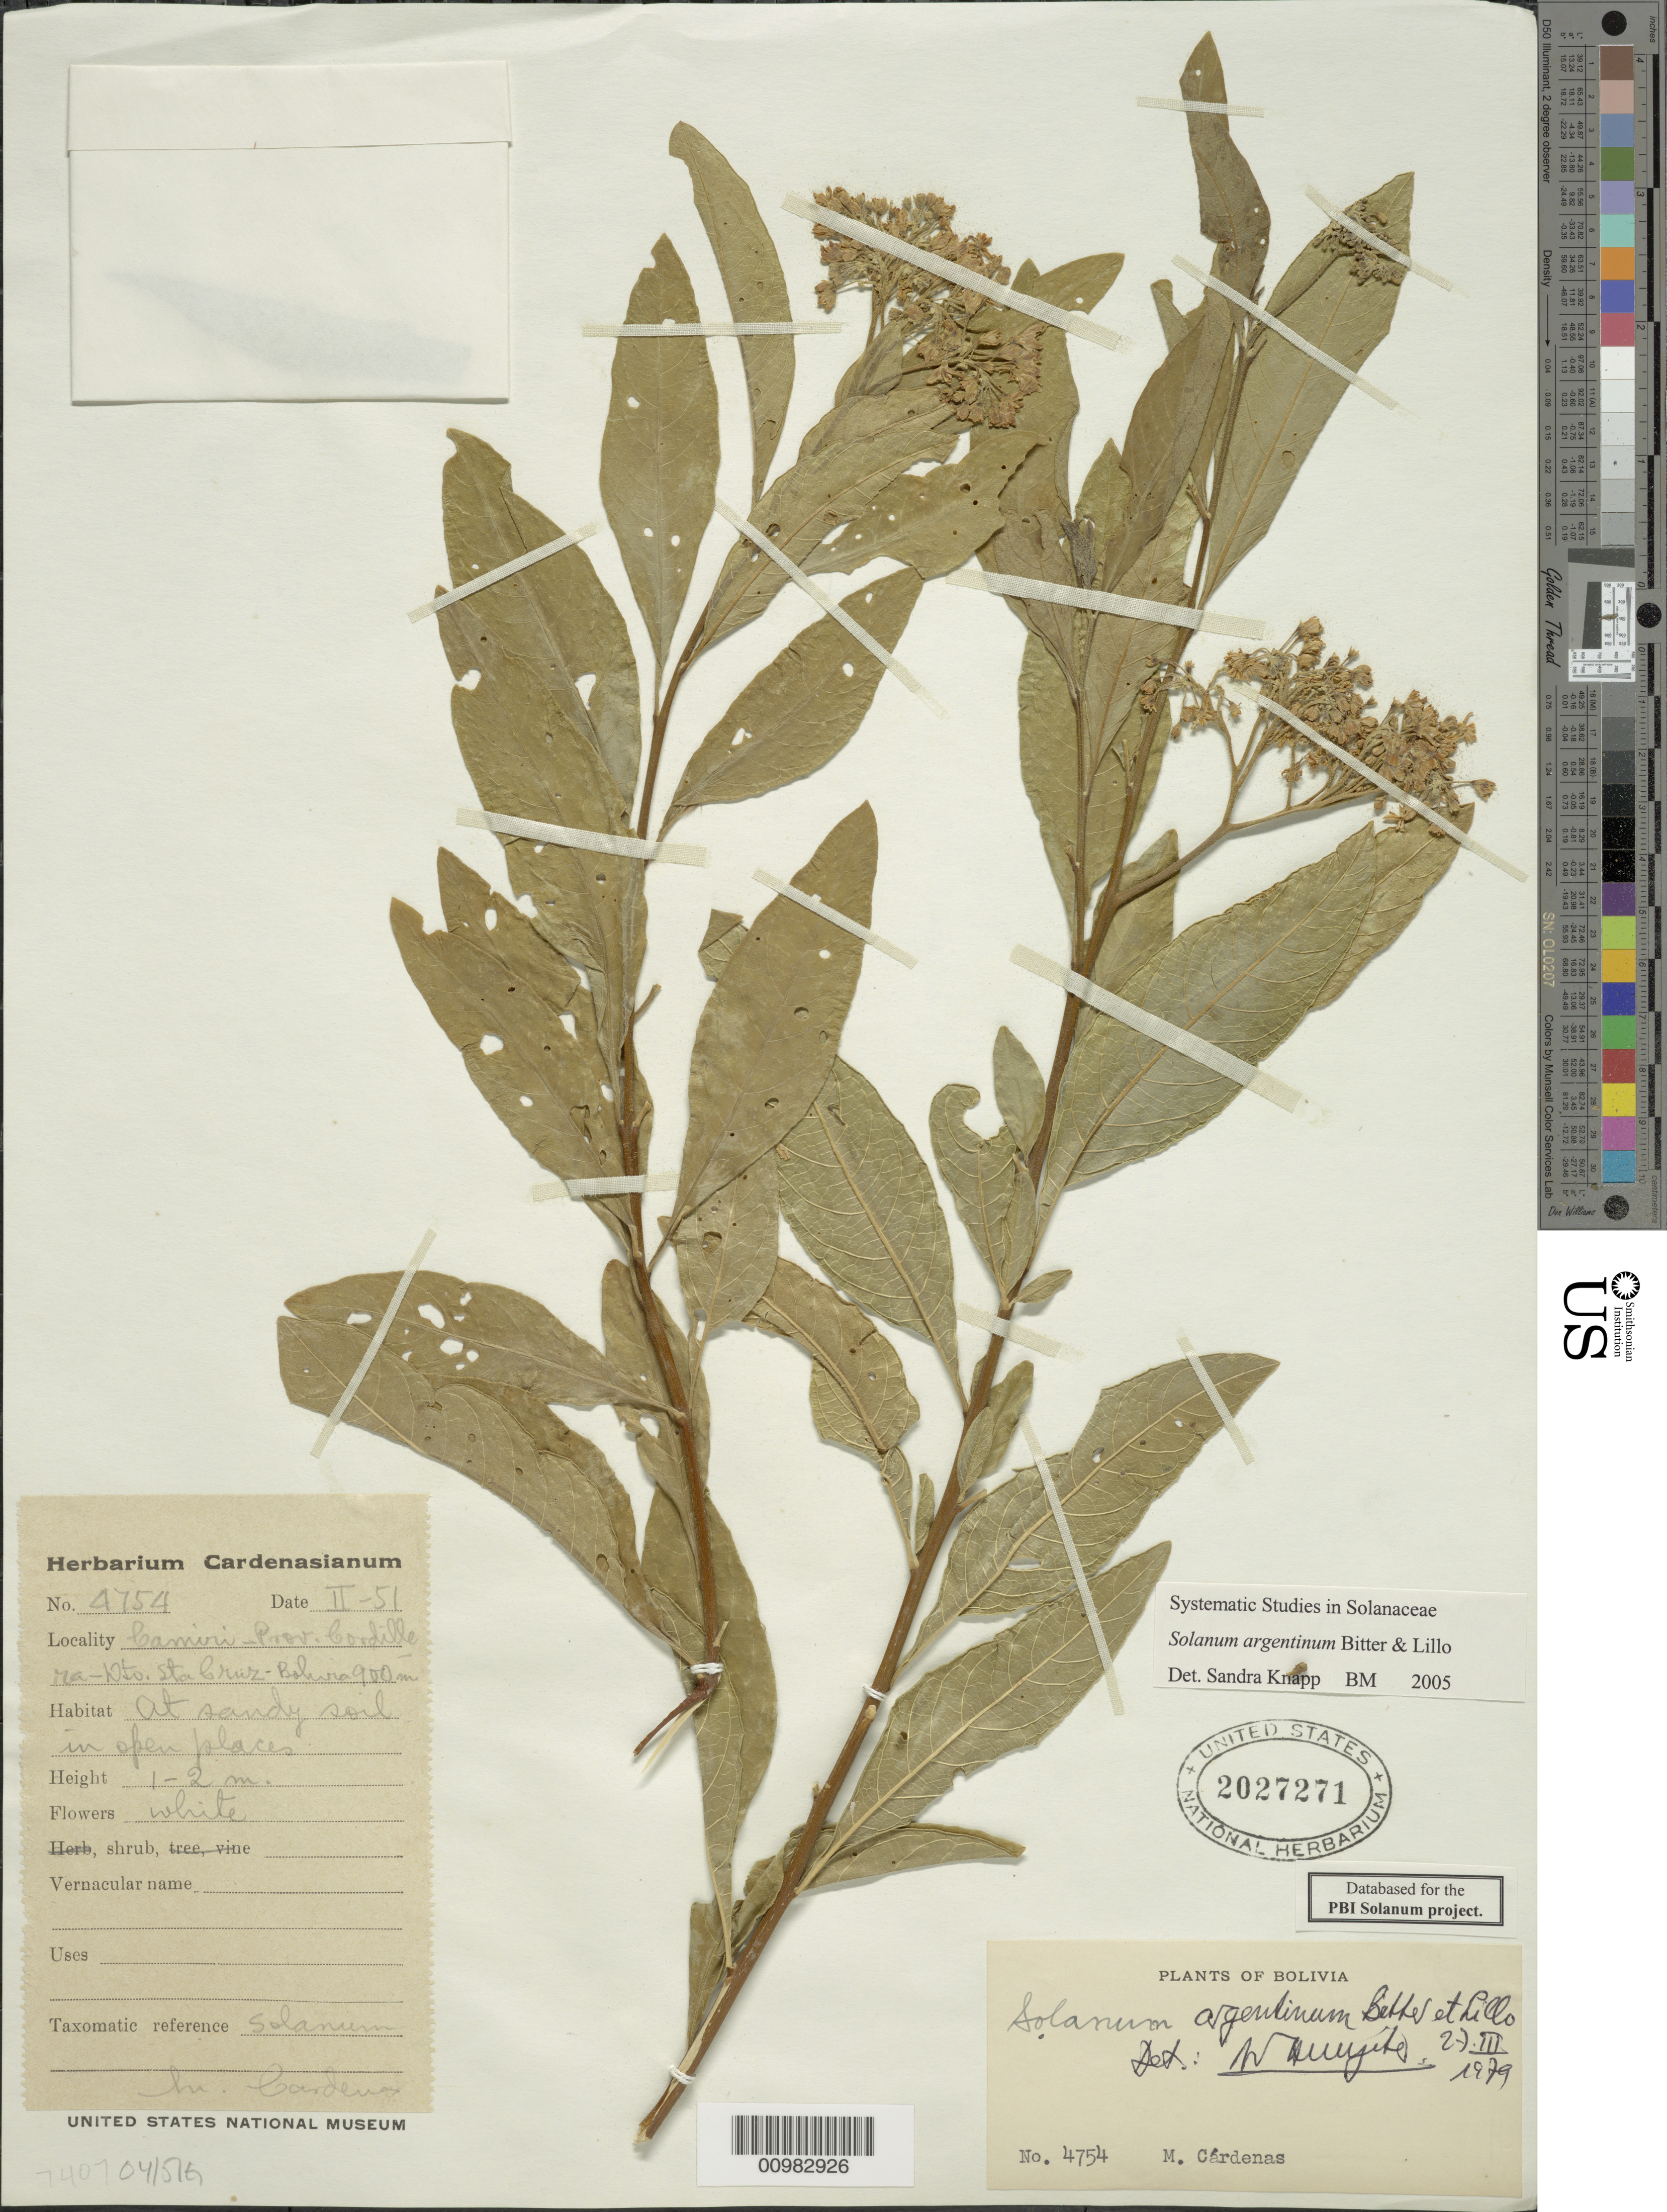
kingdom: Plantae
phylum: Tracheophyta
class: Magnoliopsida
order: Solanales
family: Solanaceae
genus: Solanum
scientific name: Solanum argentinum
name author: Bitter & Lillo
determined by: Knapp, S. D.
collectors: M. Cárdenas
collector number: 4754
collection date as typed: Feb 1951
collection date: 1951-02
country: Bolivia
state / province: Santa Cruz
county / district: Cordillera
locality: Camiri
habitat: at sandy soil in open places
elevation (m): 900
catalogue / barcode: US 2027271